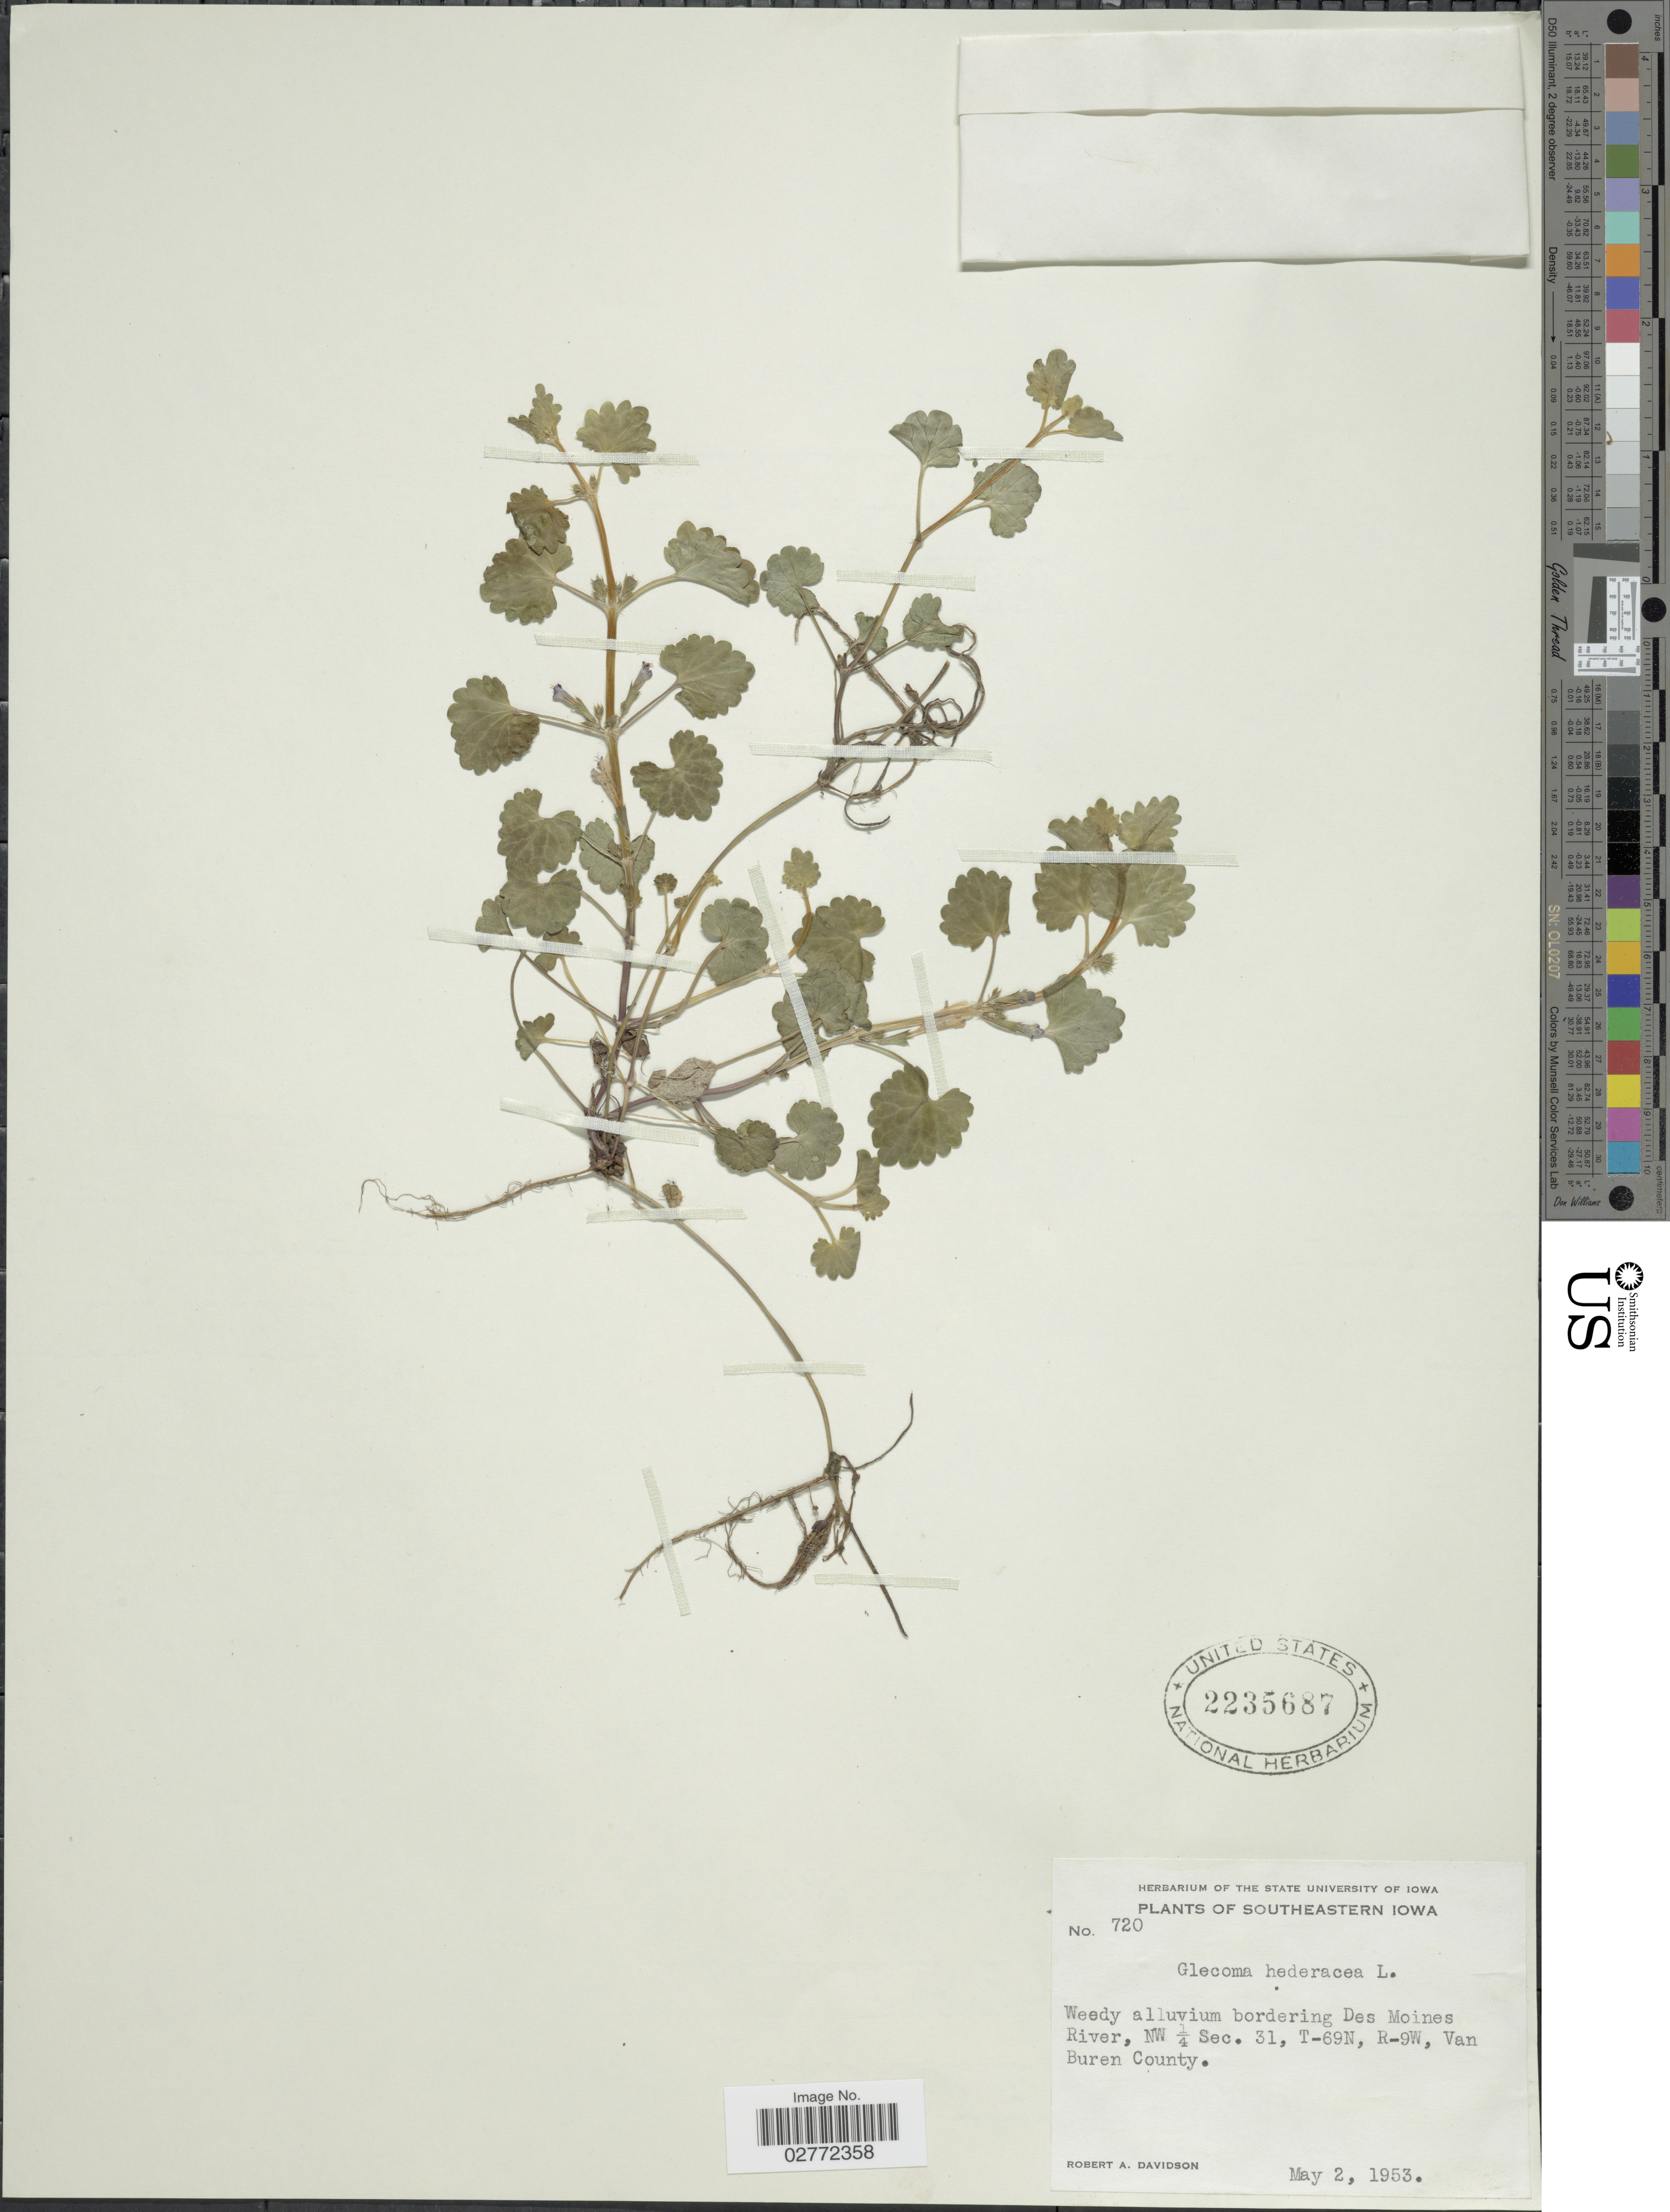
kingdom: Plantae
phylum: Tracheophyta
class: Magnoliopsida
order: Lamiales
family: Lamiaceae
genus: Glechoma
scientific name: Glechoma hederacea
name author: L.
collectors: R. A. Davidson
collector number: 720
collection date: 1953-05-02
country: United States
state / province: Iowa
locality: Southeastern Iowa. Weedy alluvium bordering Des Moines River, NW ¼ Sec. 31, T-69N, R-9W, Van Buren County.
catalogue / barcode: US 2235687